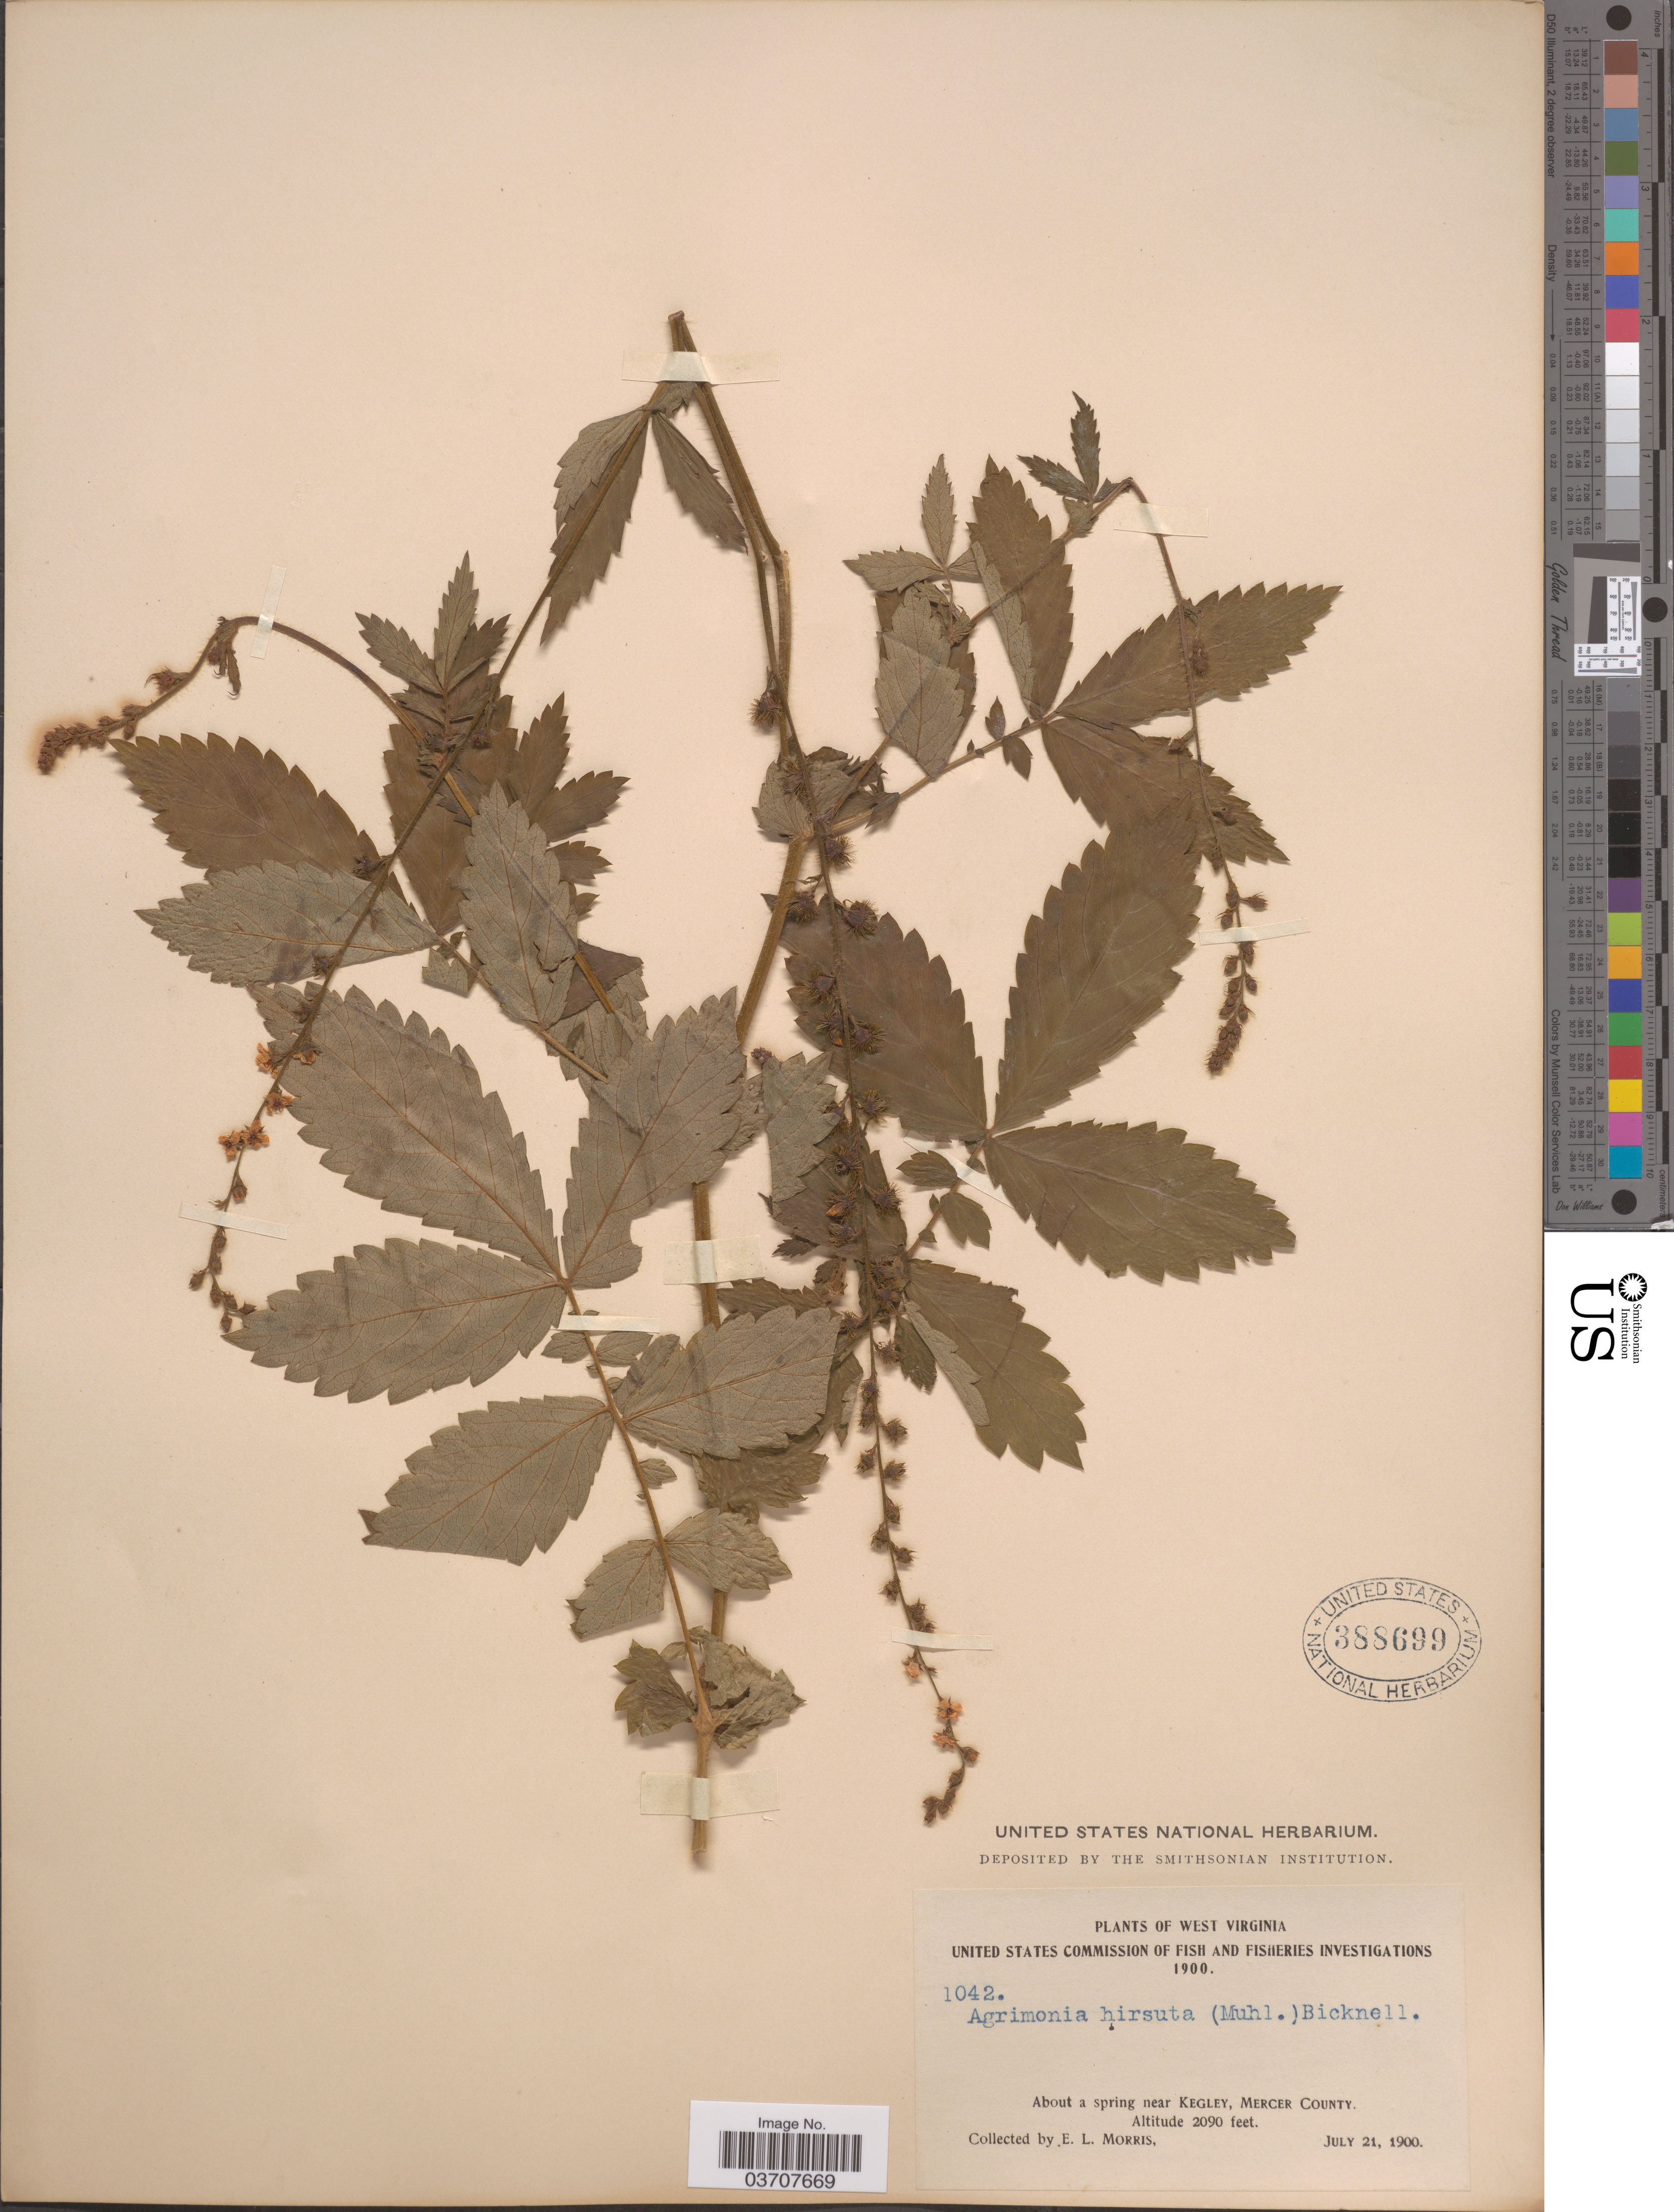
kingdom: Plantae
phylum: Tracheophyta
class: Magnoliopsida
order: Rosales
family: Rosaceae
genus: Agrimonia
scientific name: Agrimonia gryposepala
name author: Wallr.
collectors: E. Morris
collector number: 1042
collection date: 1900-07-21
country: United States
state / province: West Virginia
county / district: Mercer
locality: About a spring near Kegley, Mercer County.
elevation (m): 637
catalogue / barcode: US 388699